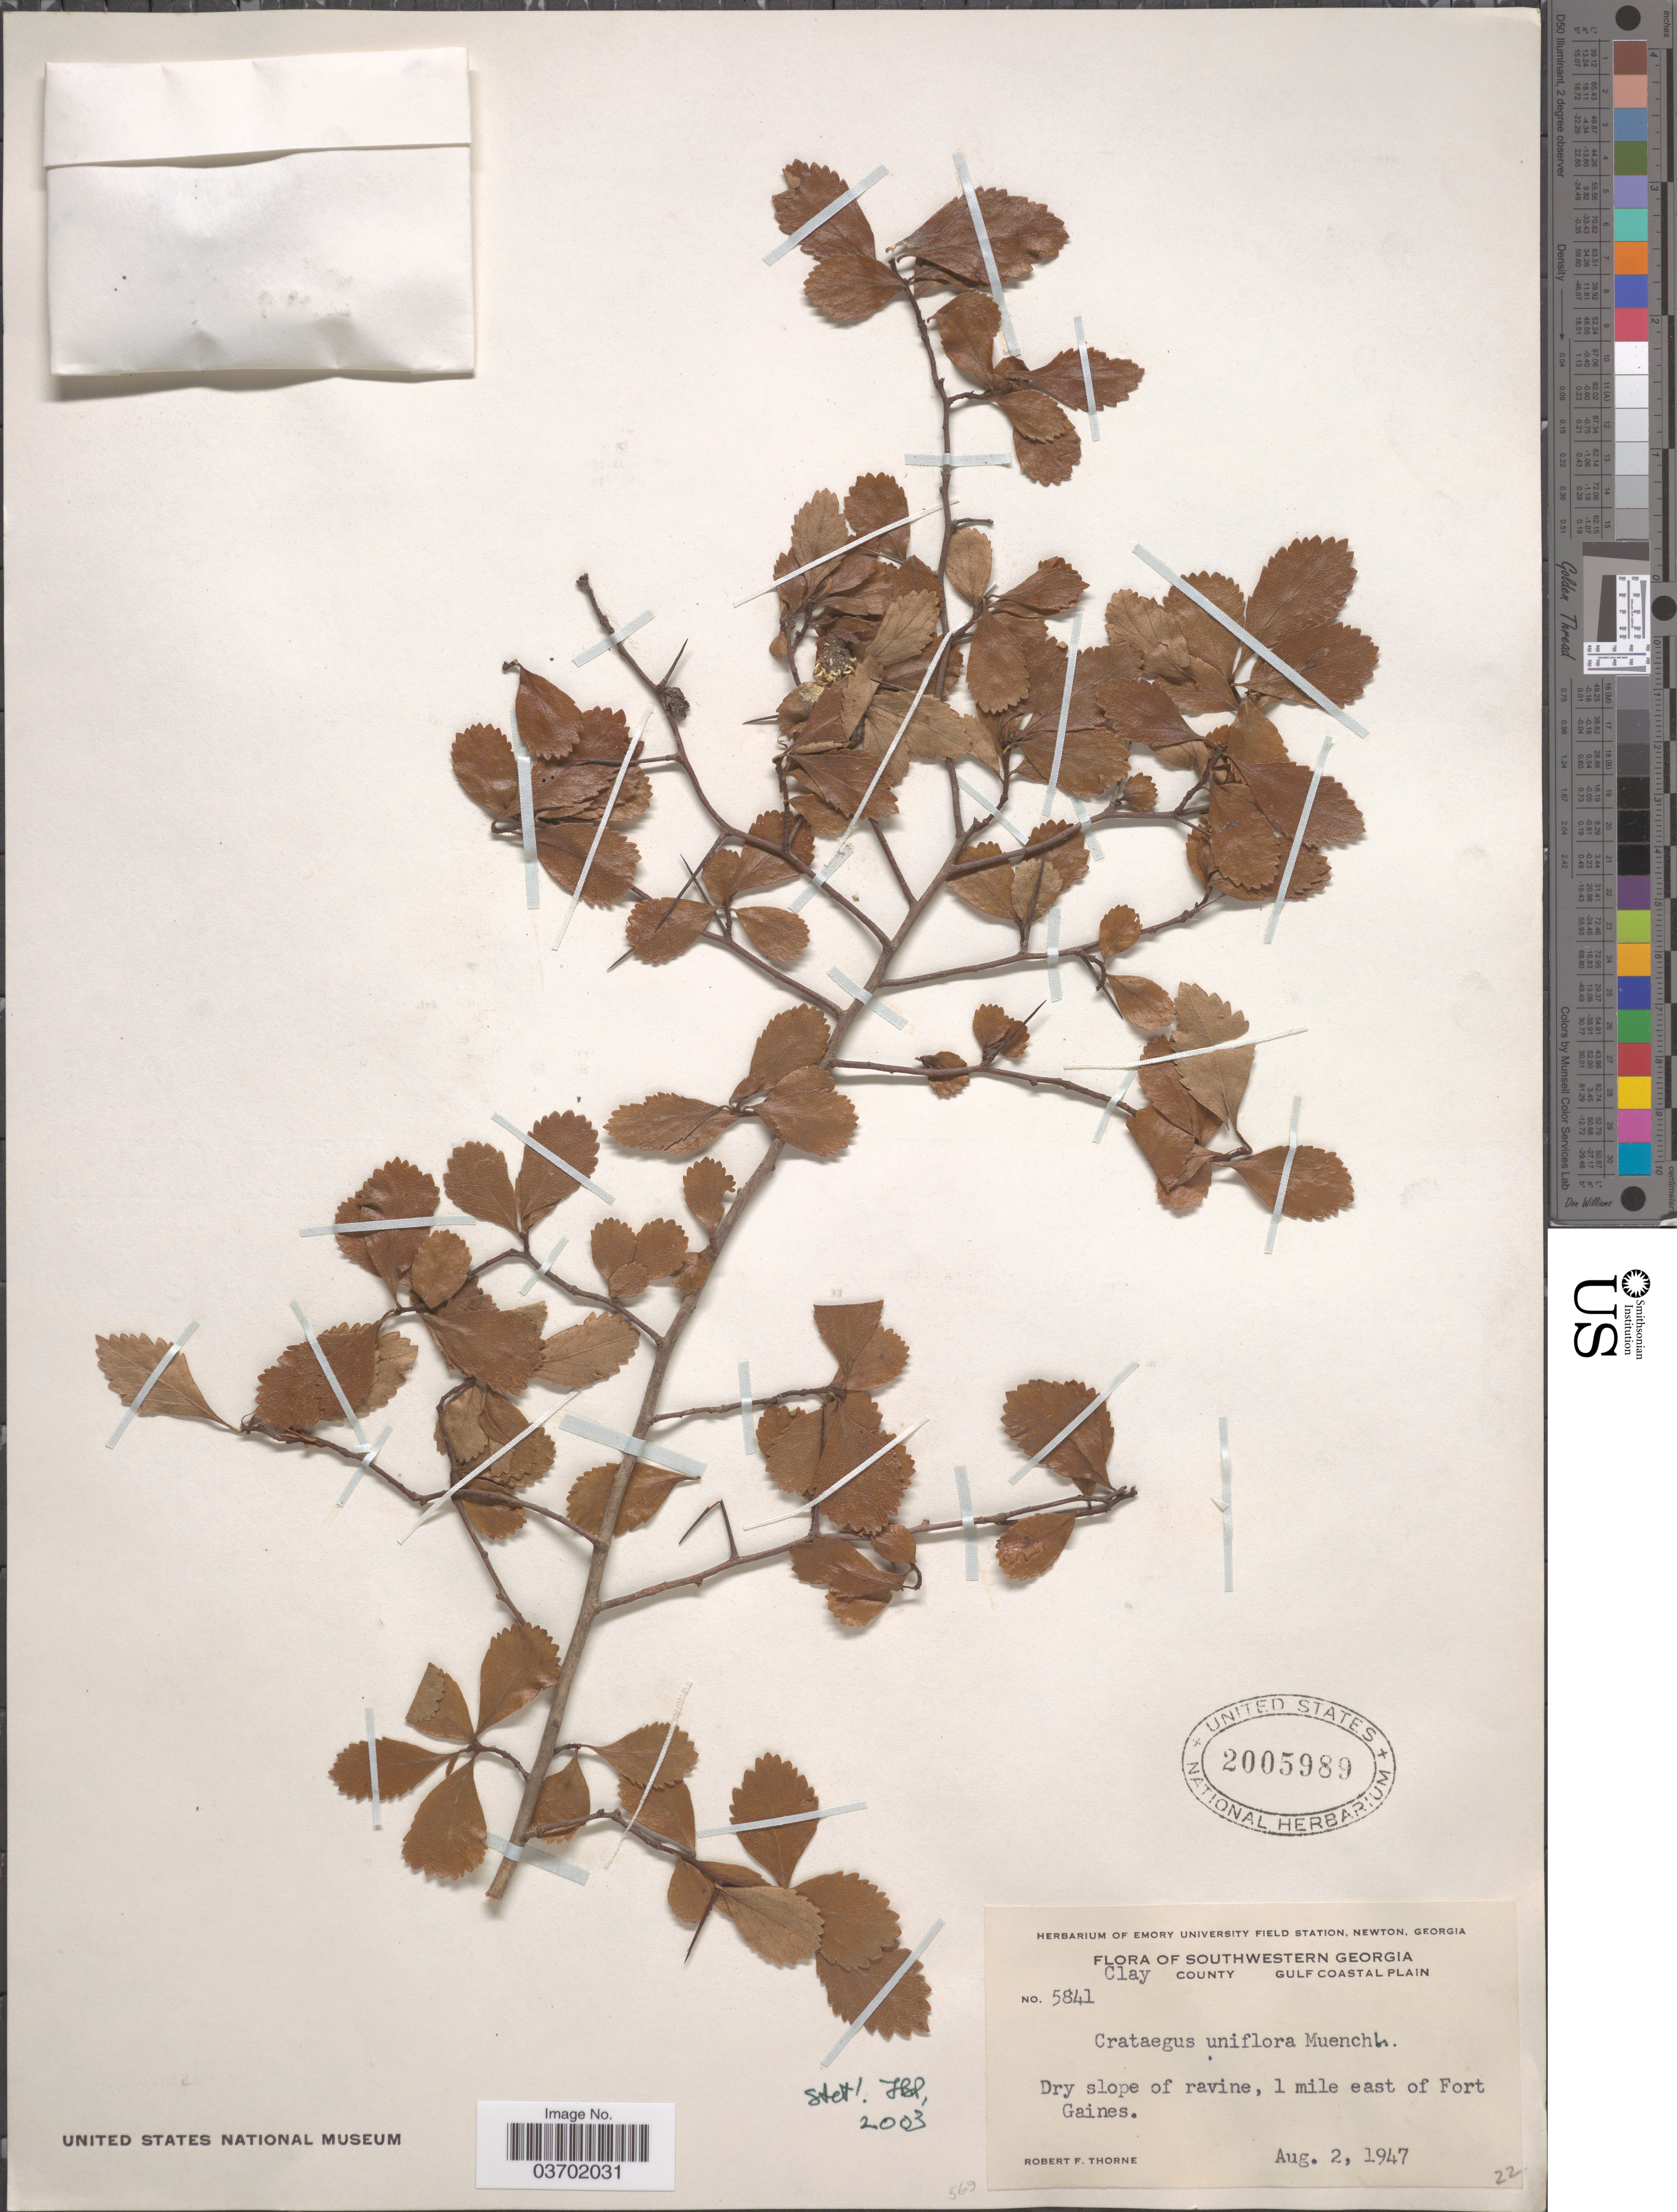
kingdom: Plantae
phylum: Tracheophyta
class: Magnoliopsida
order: Rosales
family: Rosaceae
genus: Crataegus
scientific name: Crataegus uniflora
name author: Münchh.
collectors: R. F. Thorne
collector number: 5841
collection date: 1947-08-02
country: United States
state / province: Georgia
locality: Southwestern Georgia. Clay County, Gulf Coastal Plain. Dry slope of ravine, 1 mile east of Fort Gaines.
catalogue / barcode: US 2005989